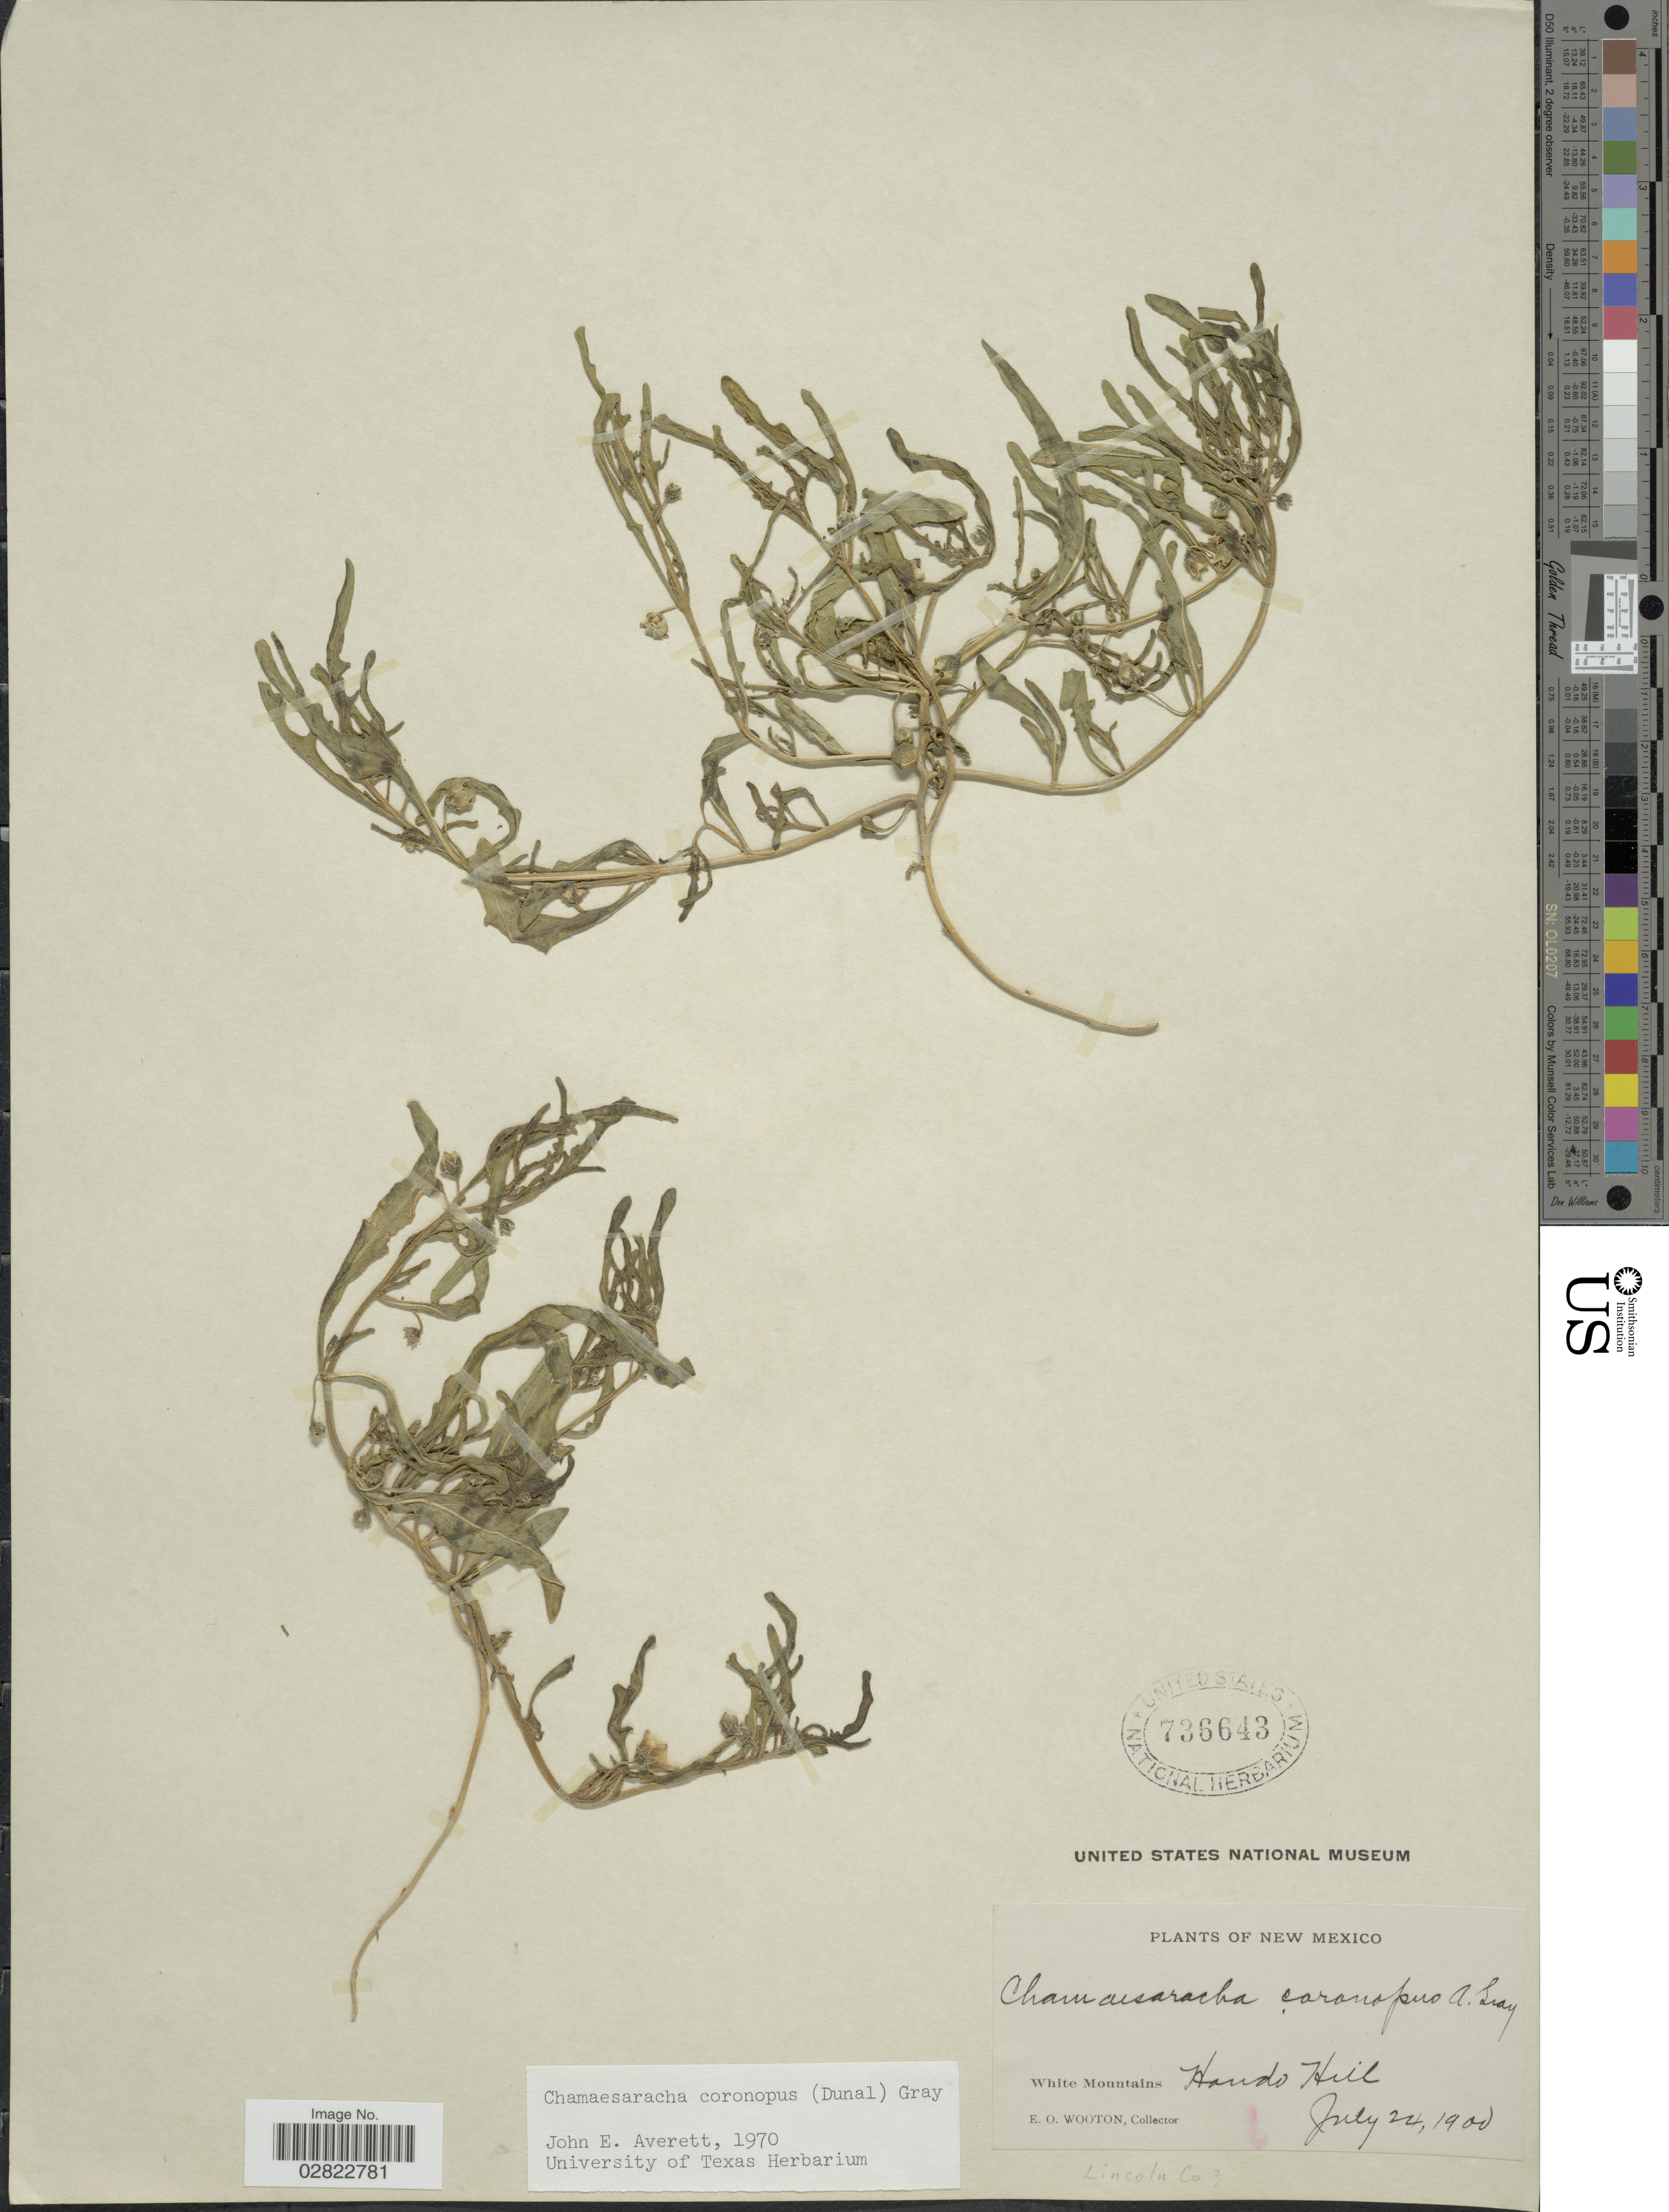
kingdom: Plantae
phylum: Tracheophyta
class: Magnoliopsida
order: Solanales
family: Solanaceae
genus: Chamaesaracha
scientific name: Chamaesaracha coronopus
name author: (Dunal) A. Gray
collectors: E. O. Wooton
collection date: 1900-07-24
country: United States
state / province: New Mexico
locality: White mountain, Hando Hill, Lincoln Co.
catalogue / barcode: US 736643